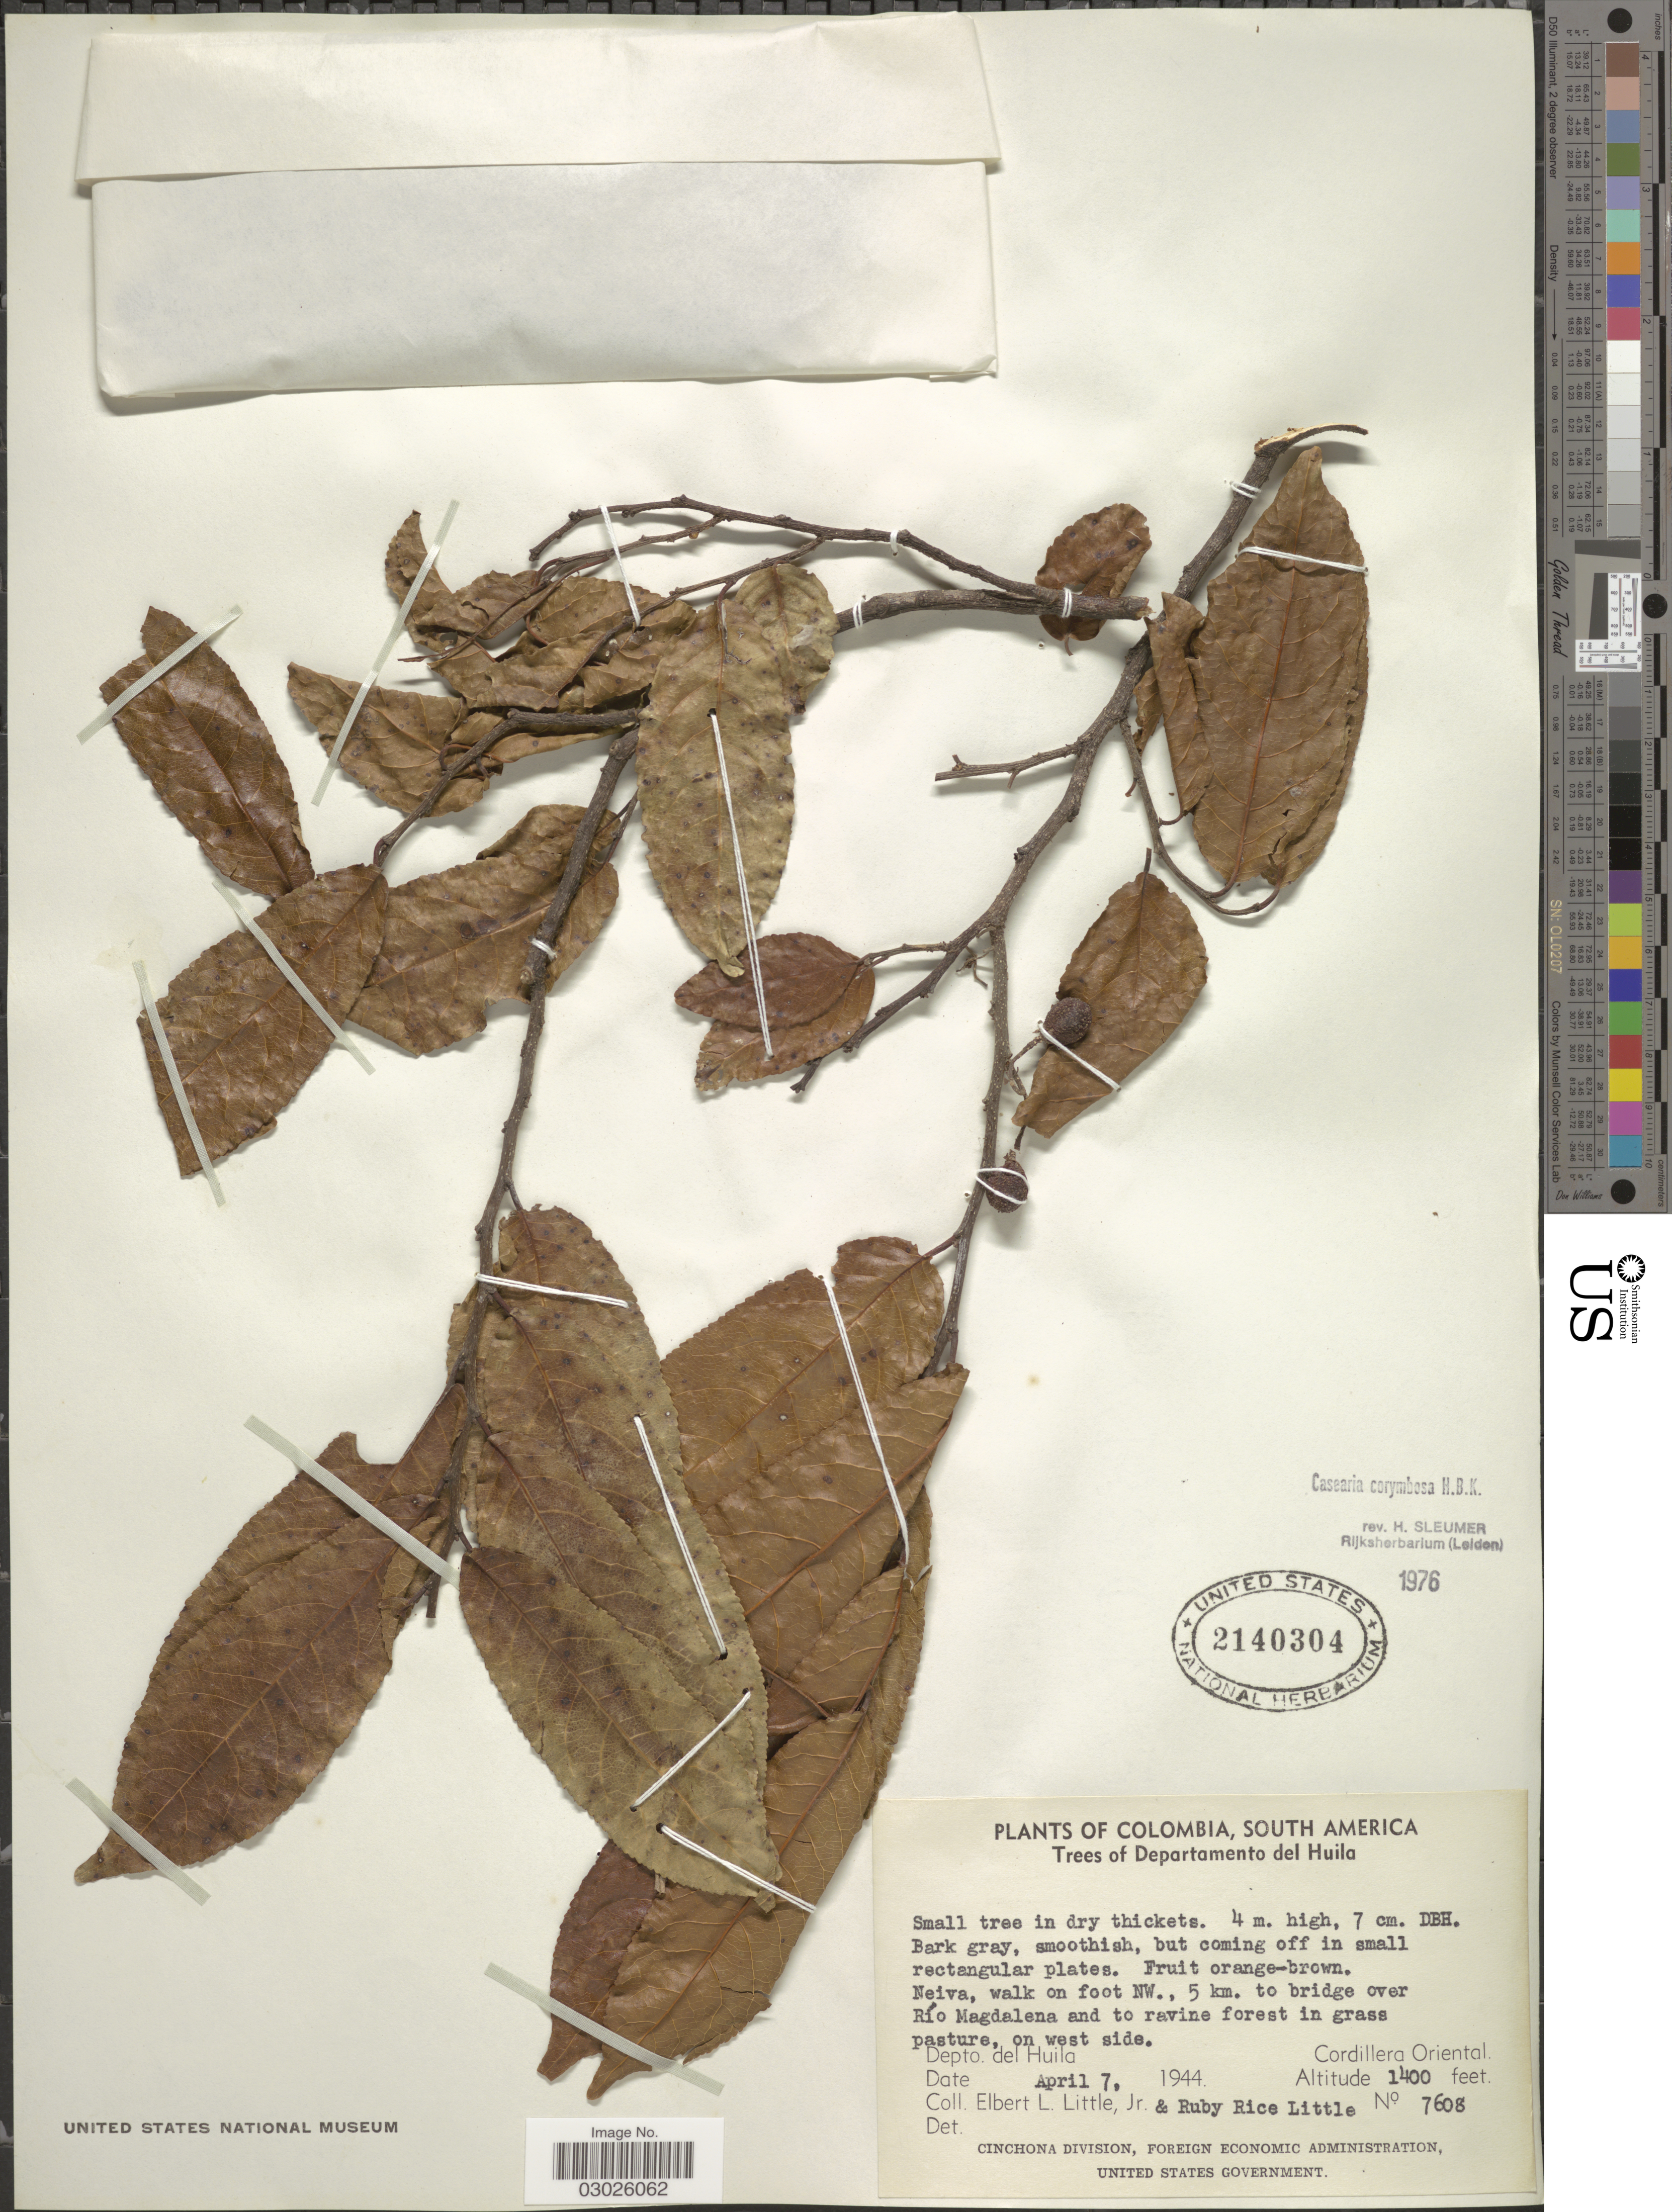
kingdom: Plantae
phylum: Tracheophyta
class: Magnoliopsida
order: Malpighiales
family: Salicaceae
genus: Casearia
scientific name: Casearia corymbosa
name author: Kunth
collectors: E. L. Little & R. R. Little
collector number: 7608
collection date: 1944-04-07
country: Colombia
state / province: Huila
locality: Trees of Departamento del Huila. Neiva, walk on foot NW., 5 km. to bridge over Río Magdalena and to ravine forest in grass pasture, on west side. Depto. del Huila. Cordillera Oriental.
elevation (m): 427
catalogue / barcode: US 2140304